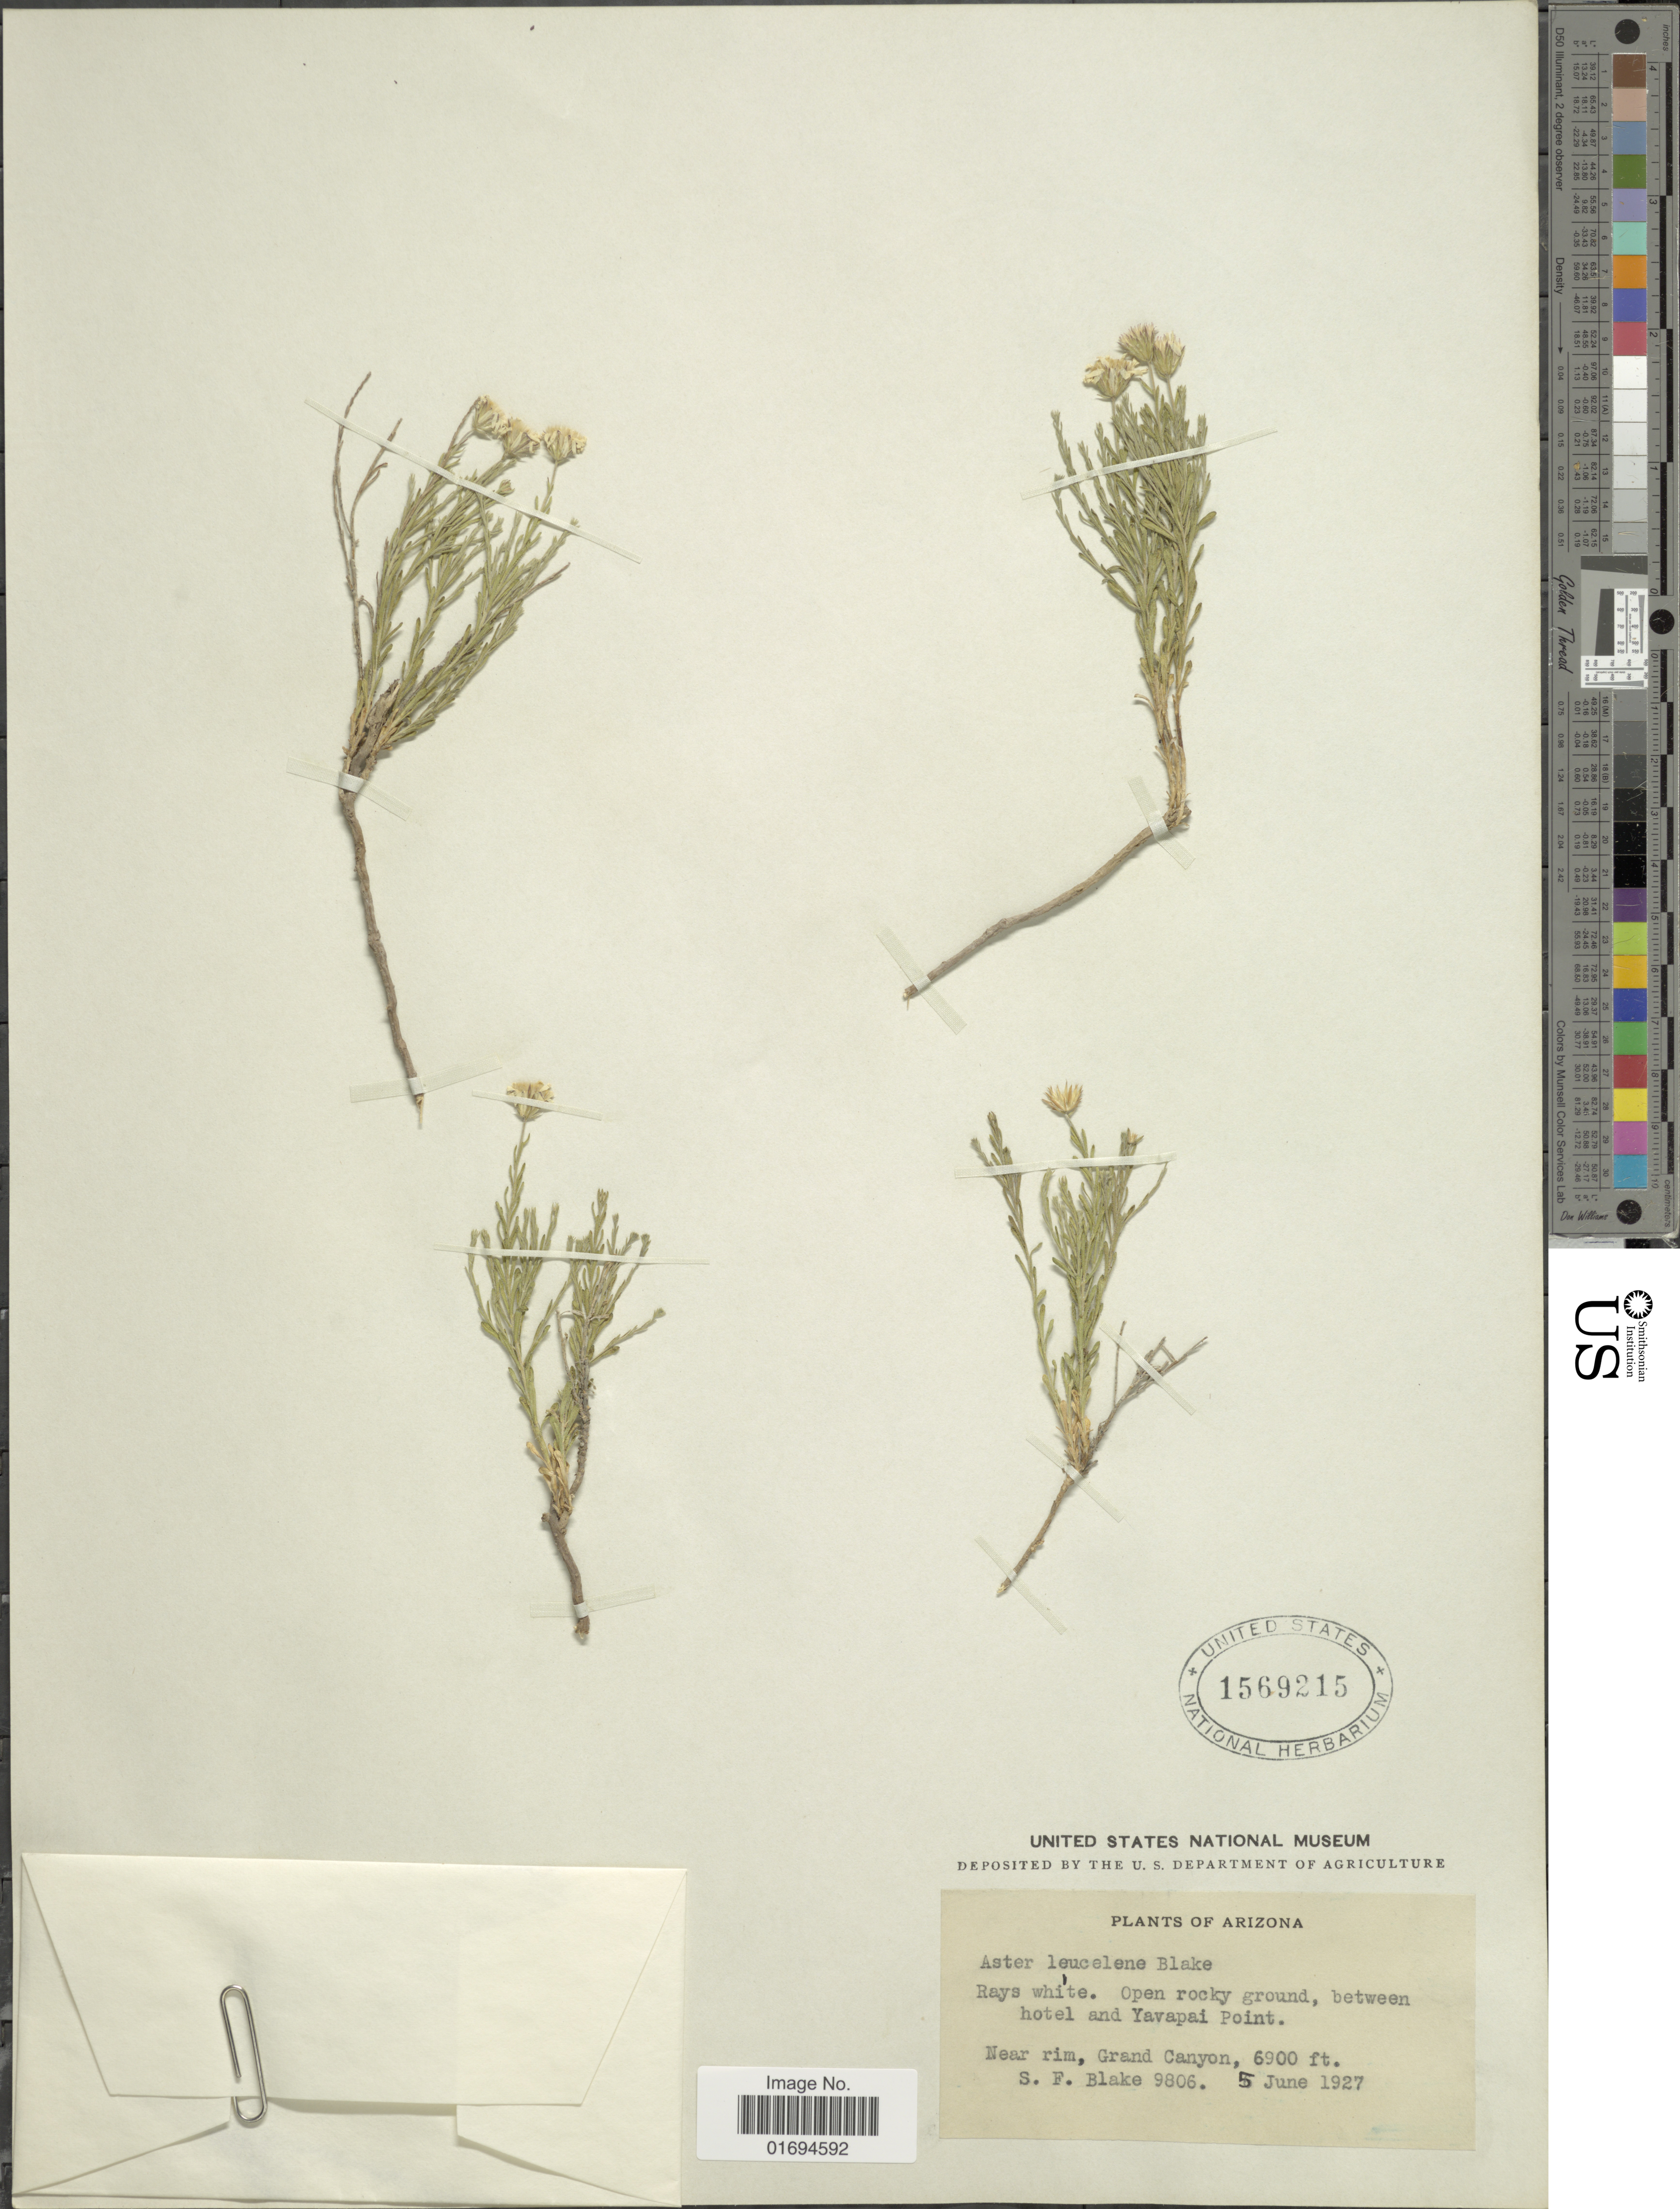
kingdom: Plantae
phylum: Tracheophyta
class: Magnoliopsida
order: Asterales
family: Asteraceae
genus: Chaetopappa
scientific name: Chaetopappa ericoides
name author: (Torr.) G.L. Nesom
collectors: S. Blake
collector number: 9806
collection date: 1927-06-05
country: United States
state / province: Arizona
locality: Between hotel and Yavapai Point, Near rim, Grand Canyon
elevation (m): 2103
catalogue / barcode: US 1569215